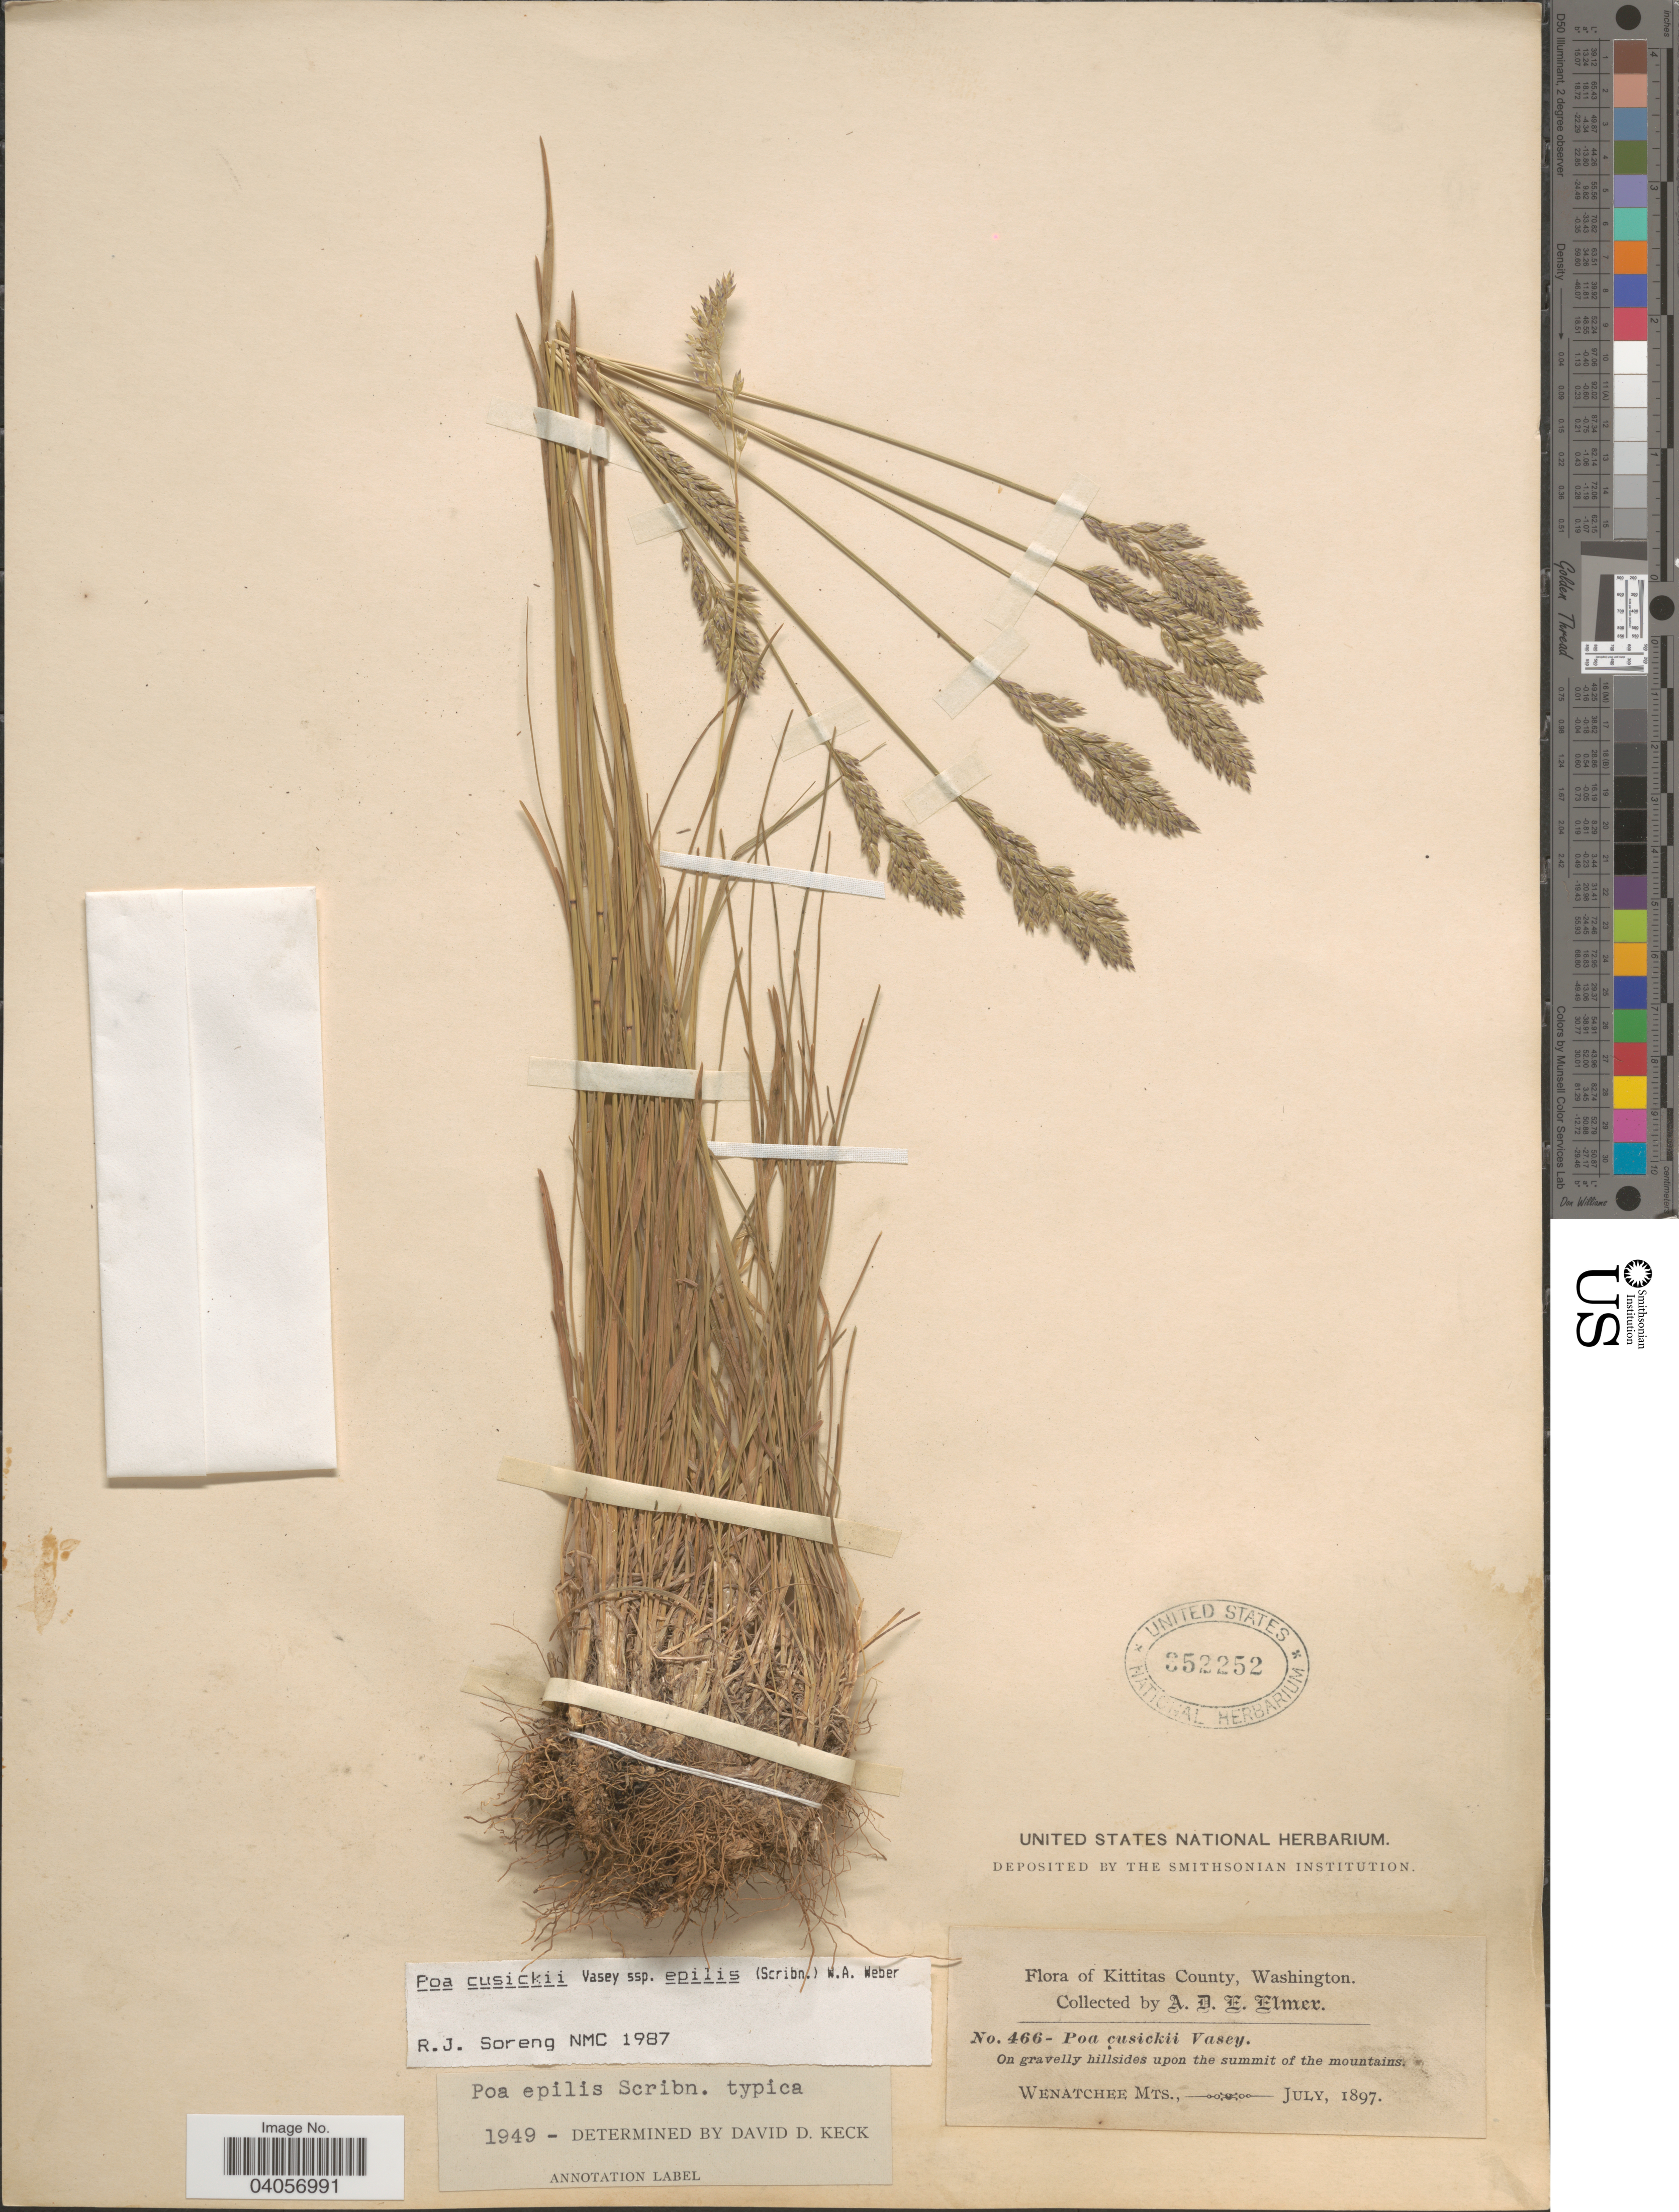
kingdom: Plantae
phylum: Tracheophyta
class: Liliopsida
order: Poales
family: Poaceae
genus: Poa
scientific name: Poa cusickii subsp. epilis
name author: (Scribn.) W.A. Weber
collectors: A. D. E. Elmer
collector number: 466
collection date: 1897-07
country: United States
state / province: Washington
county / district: Kittitas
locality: Kittitas County. On gravelly hillsides upon the summit of the mountains. Wenatchee Mts.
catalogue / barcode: US 352252